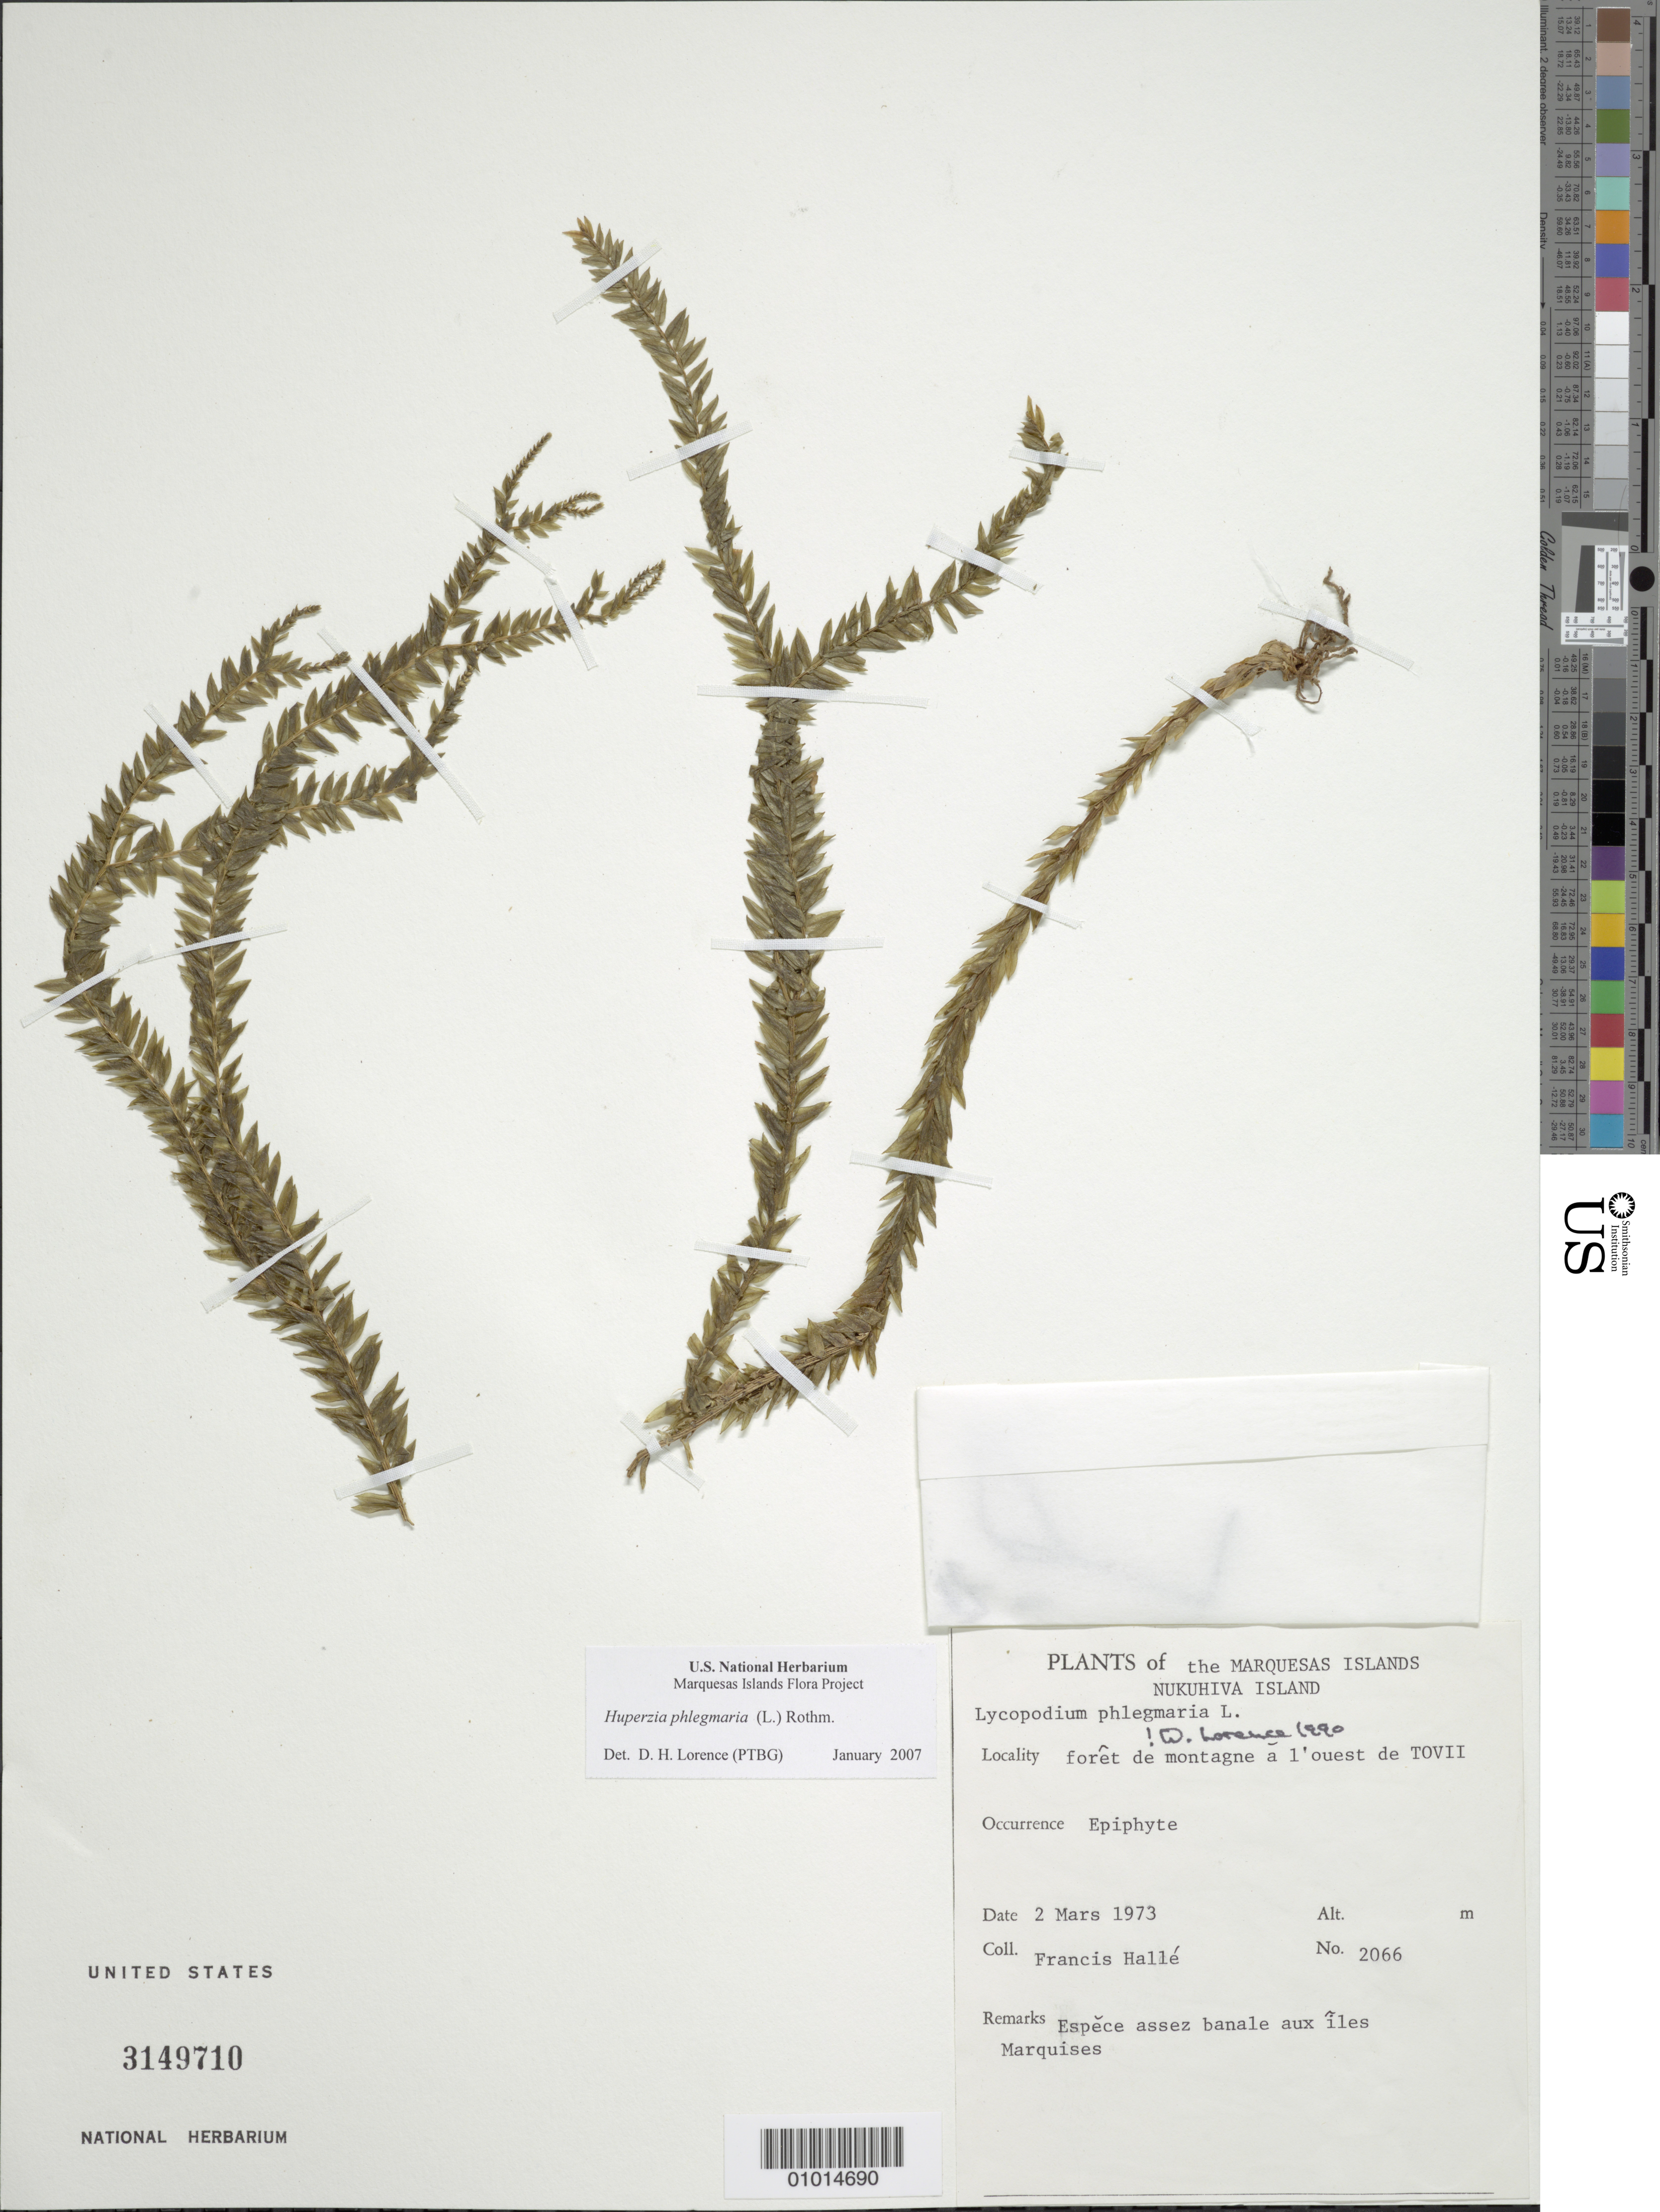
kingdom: Plantae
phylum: Tracheophyta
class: Lycopodiopsida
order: Lycopodiales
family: Lycopodiaceae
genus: Phlegmariurus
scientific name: Phlegmariurus australis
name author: (Willd.) A. R. Field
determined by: Wagner, W. L., (BOT), Smithsonian Institution - National Museum of Natural History (UNITED STATES)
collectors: F. Hallé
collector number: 2066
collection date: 1973-03-02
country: French Polynesia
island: Nuku Hiva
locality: à l'ouest de Toovii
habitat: Forêt de montagne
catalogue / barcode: US 3149710